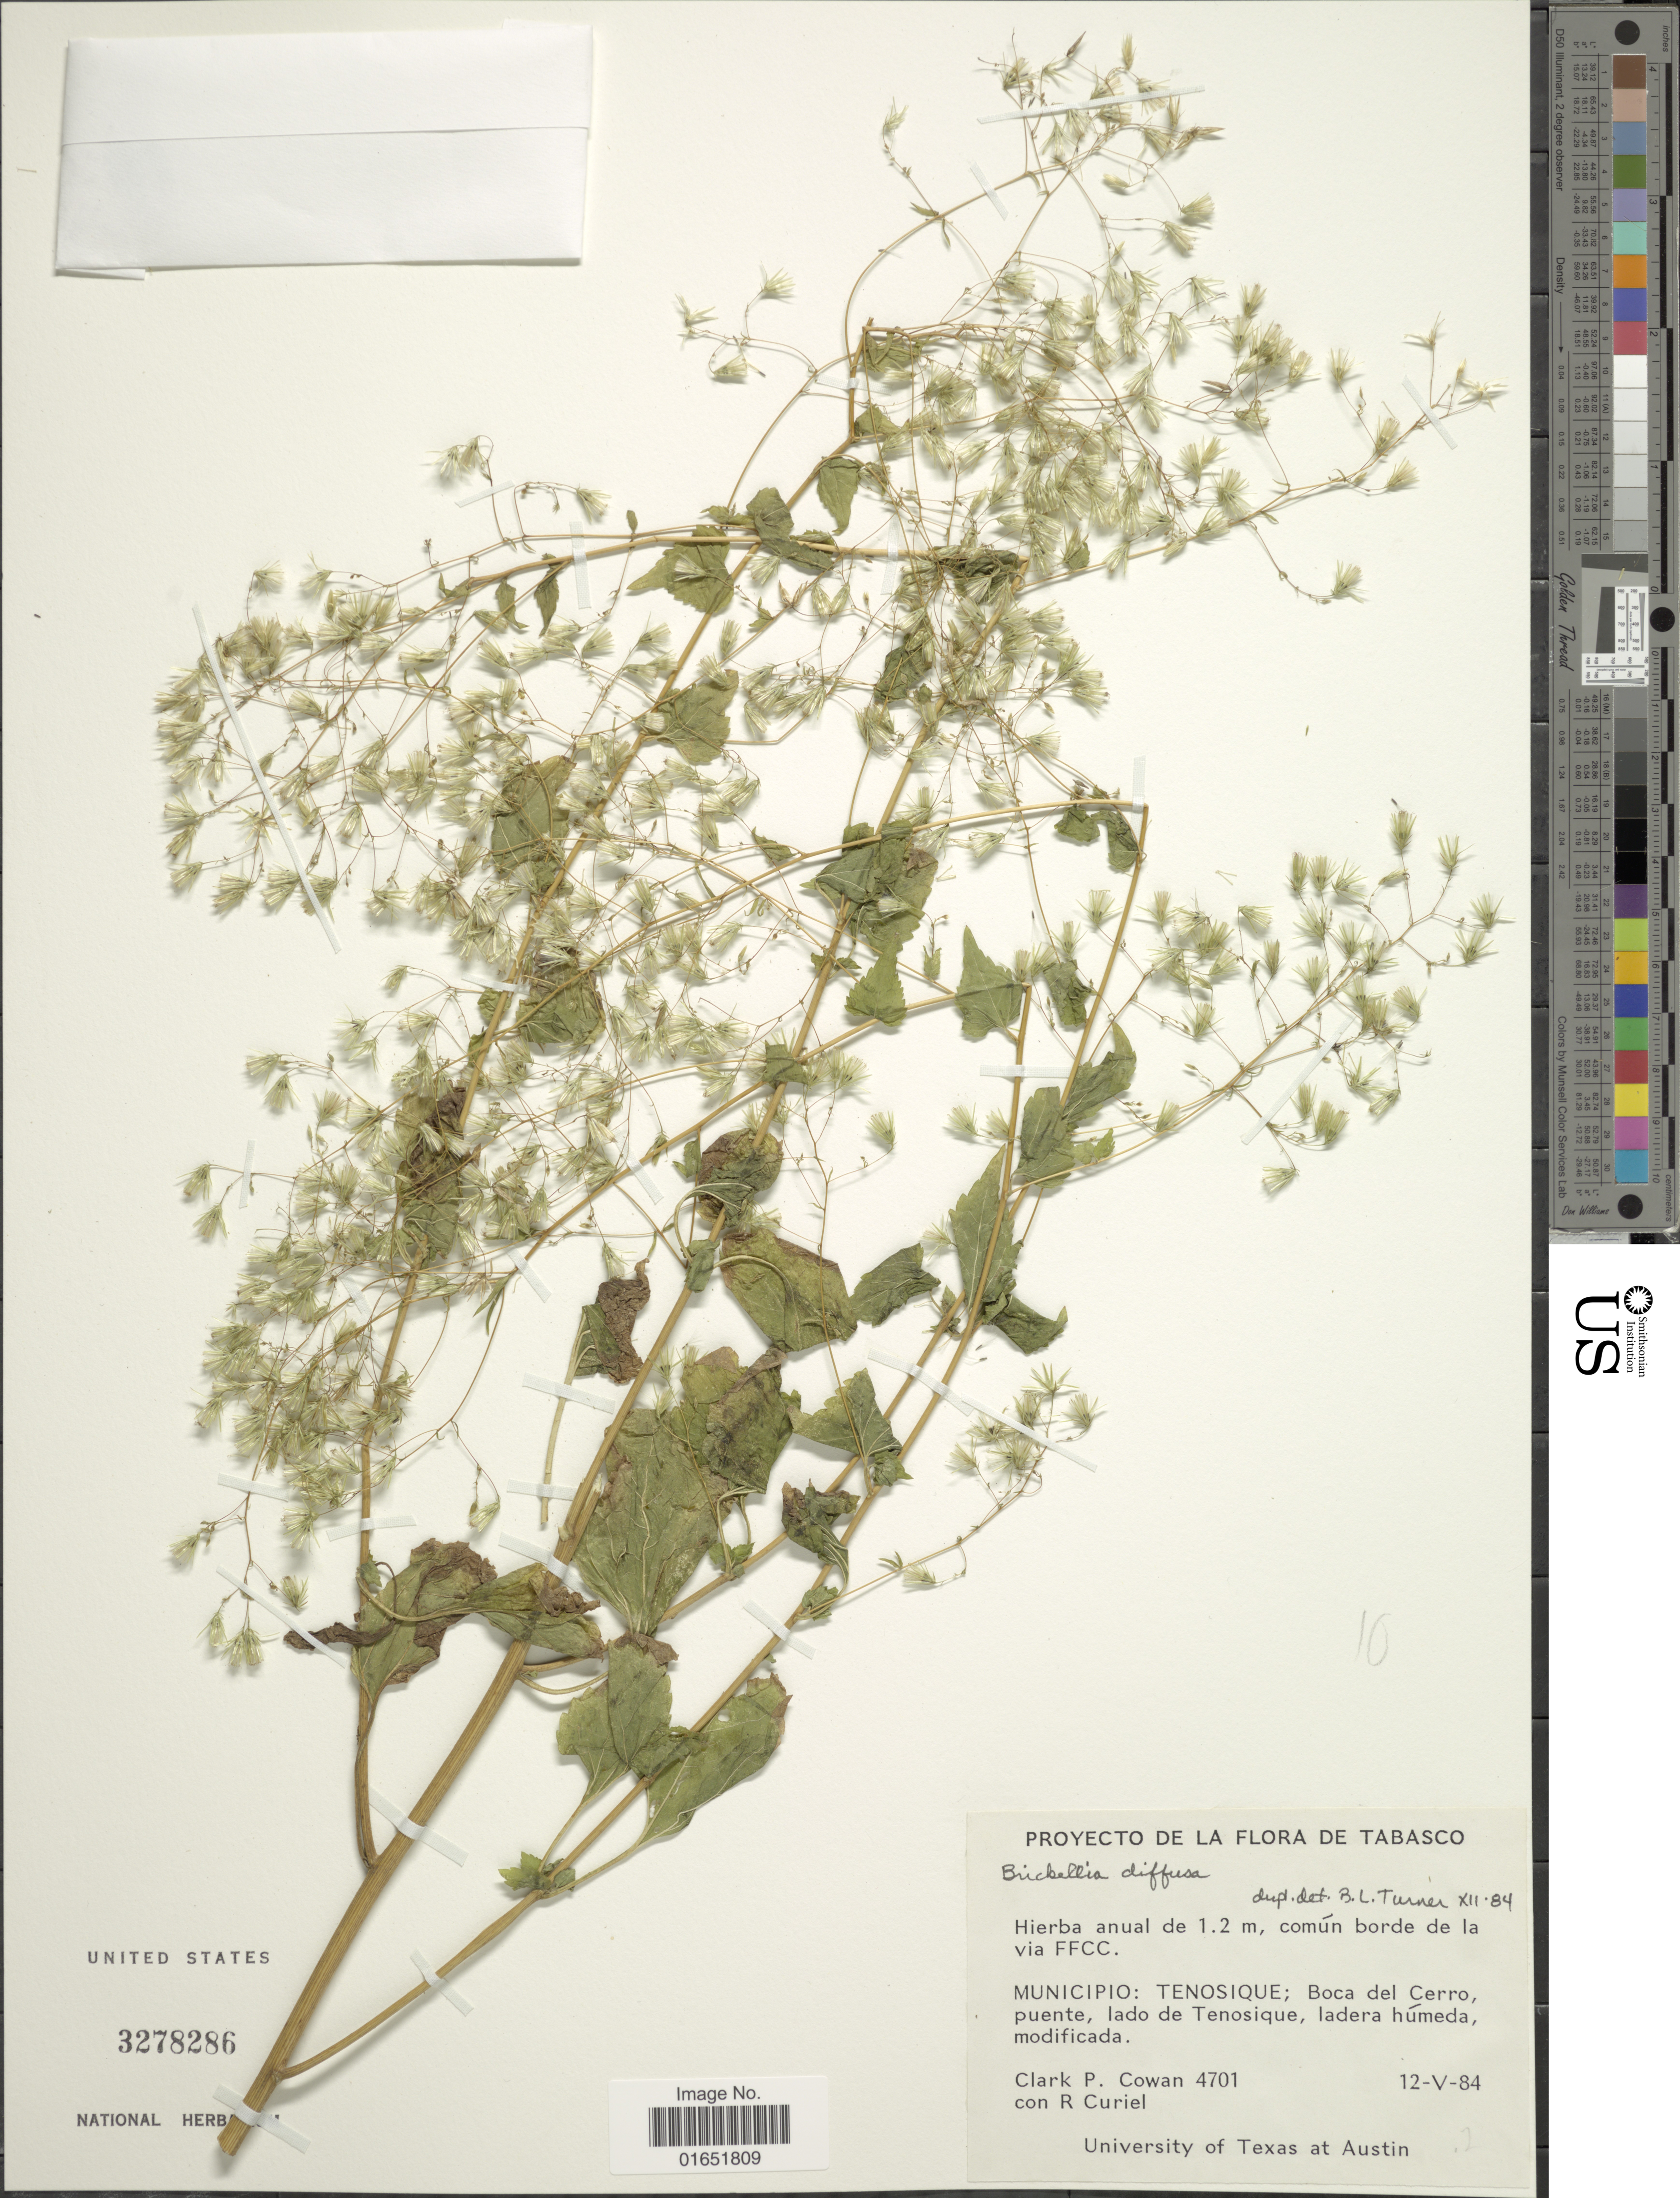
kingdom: Plantae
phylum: Tracheophyta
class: Magnoliopsida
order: Asterales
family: Asteraceae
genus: Brickellia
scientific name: Brickellia diffusa M.E. Jones, nom illeg.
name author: M.E. Jones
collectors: C. P. Cowan & R. Curiel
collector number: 4701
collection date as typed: Transcribed d/m/y: 12/5/84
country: Mexico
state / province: Tabasco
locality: Municipio: Tenosique; Boca del Cerro, puente, lado de Tenosique, ladera húmeda, modificada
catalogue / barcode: US 3278286